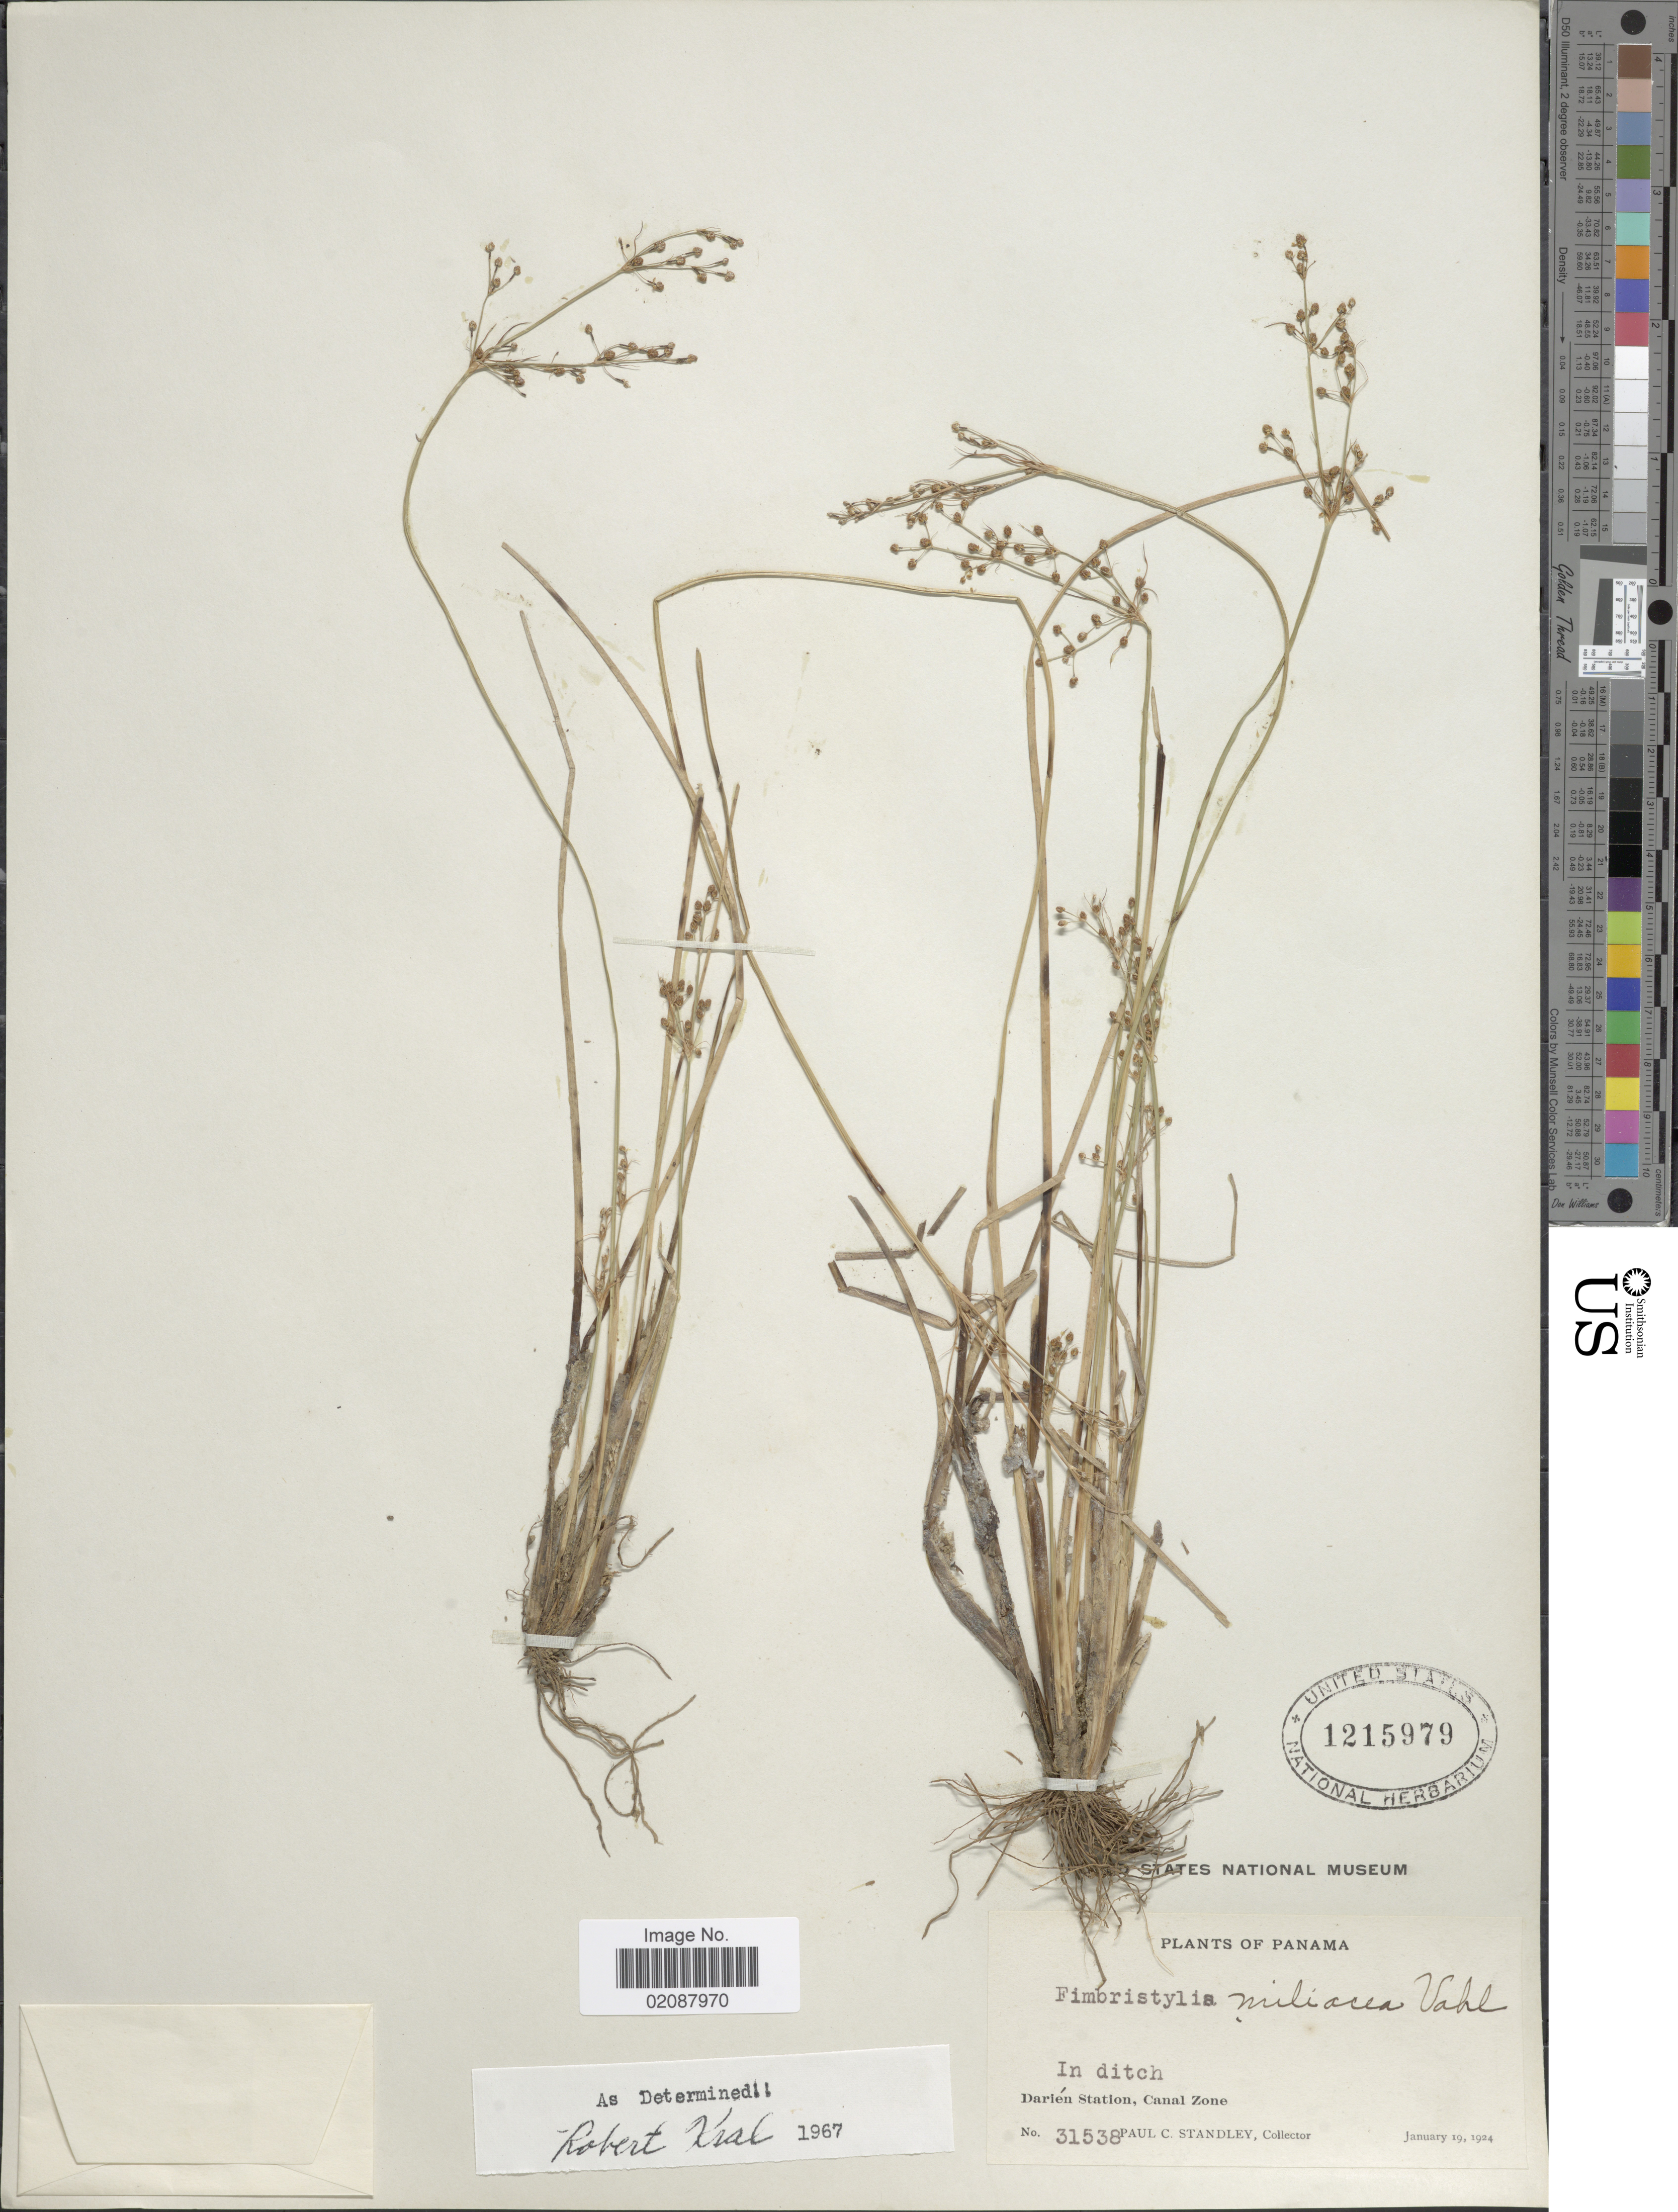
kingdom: Plantae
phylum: Tracheophyta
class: Liliopsida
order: Poales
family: Cyperaceae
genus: Fimbristylis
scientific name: Fimbristylis littoralis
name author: Gaudich.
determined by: Strong, M. T., (US), Smithsonian Institution - National Museum of Natural History (UNITED STATES)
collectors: P. C. Standley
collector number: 31538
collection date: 1924-01-19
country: Panama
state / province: Colón / Panamá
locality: Darien Station, Canal Zone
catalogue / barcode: US 1215979